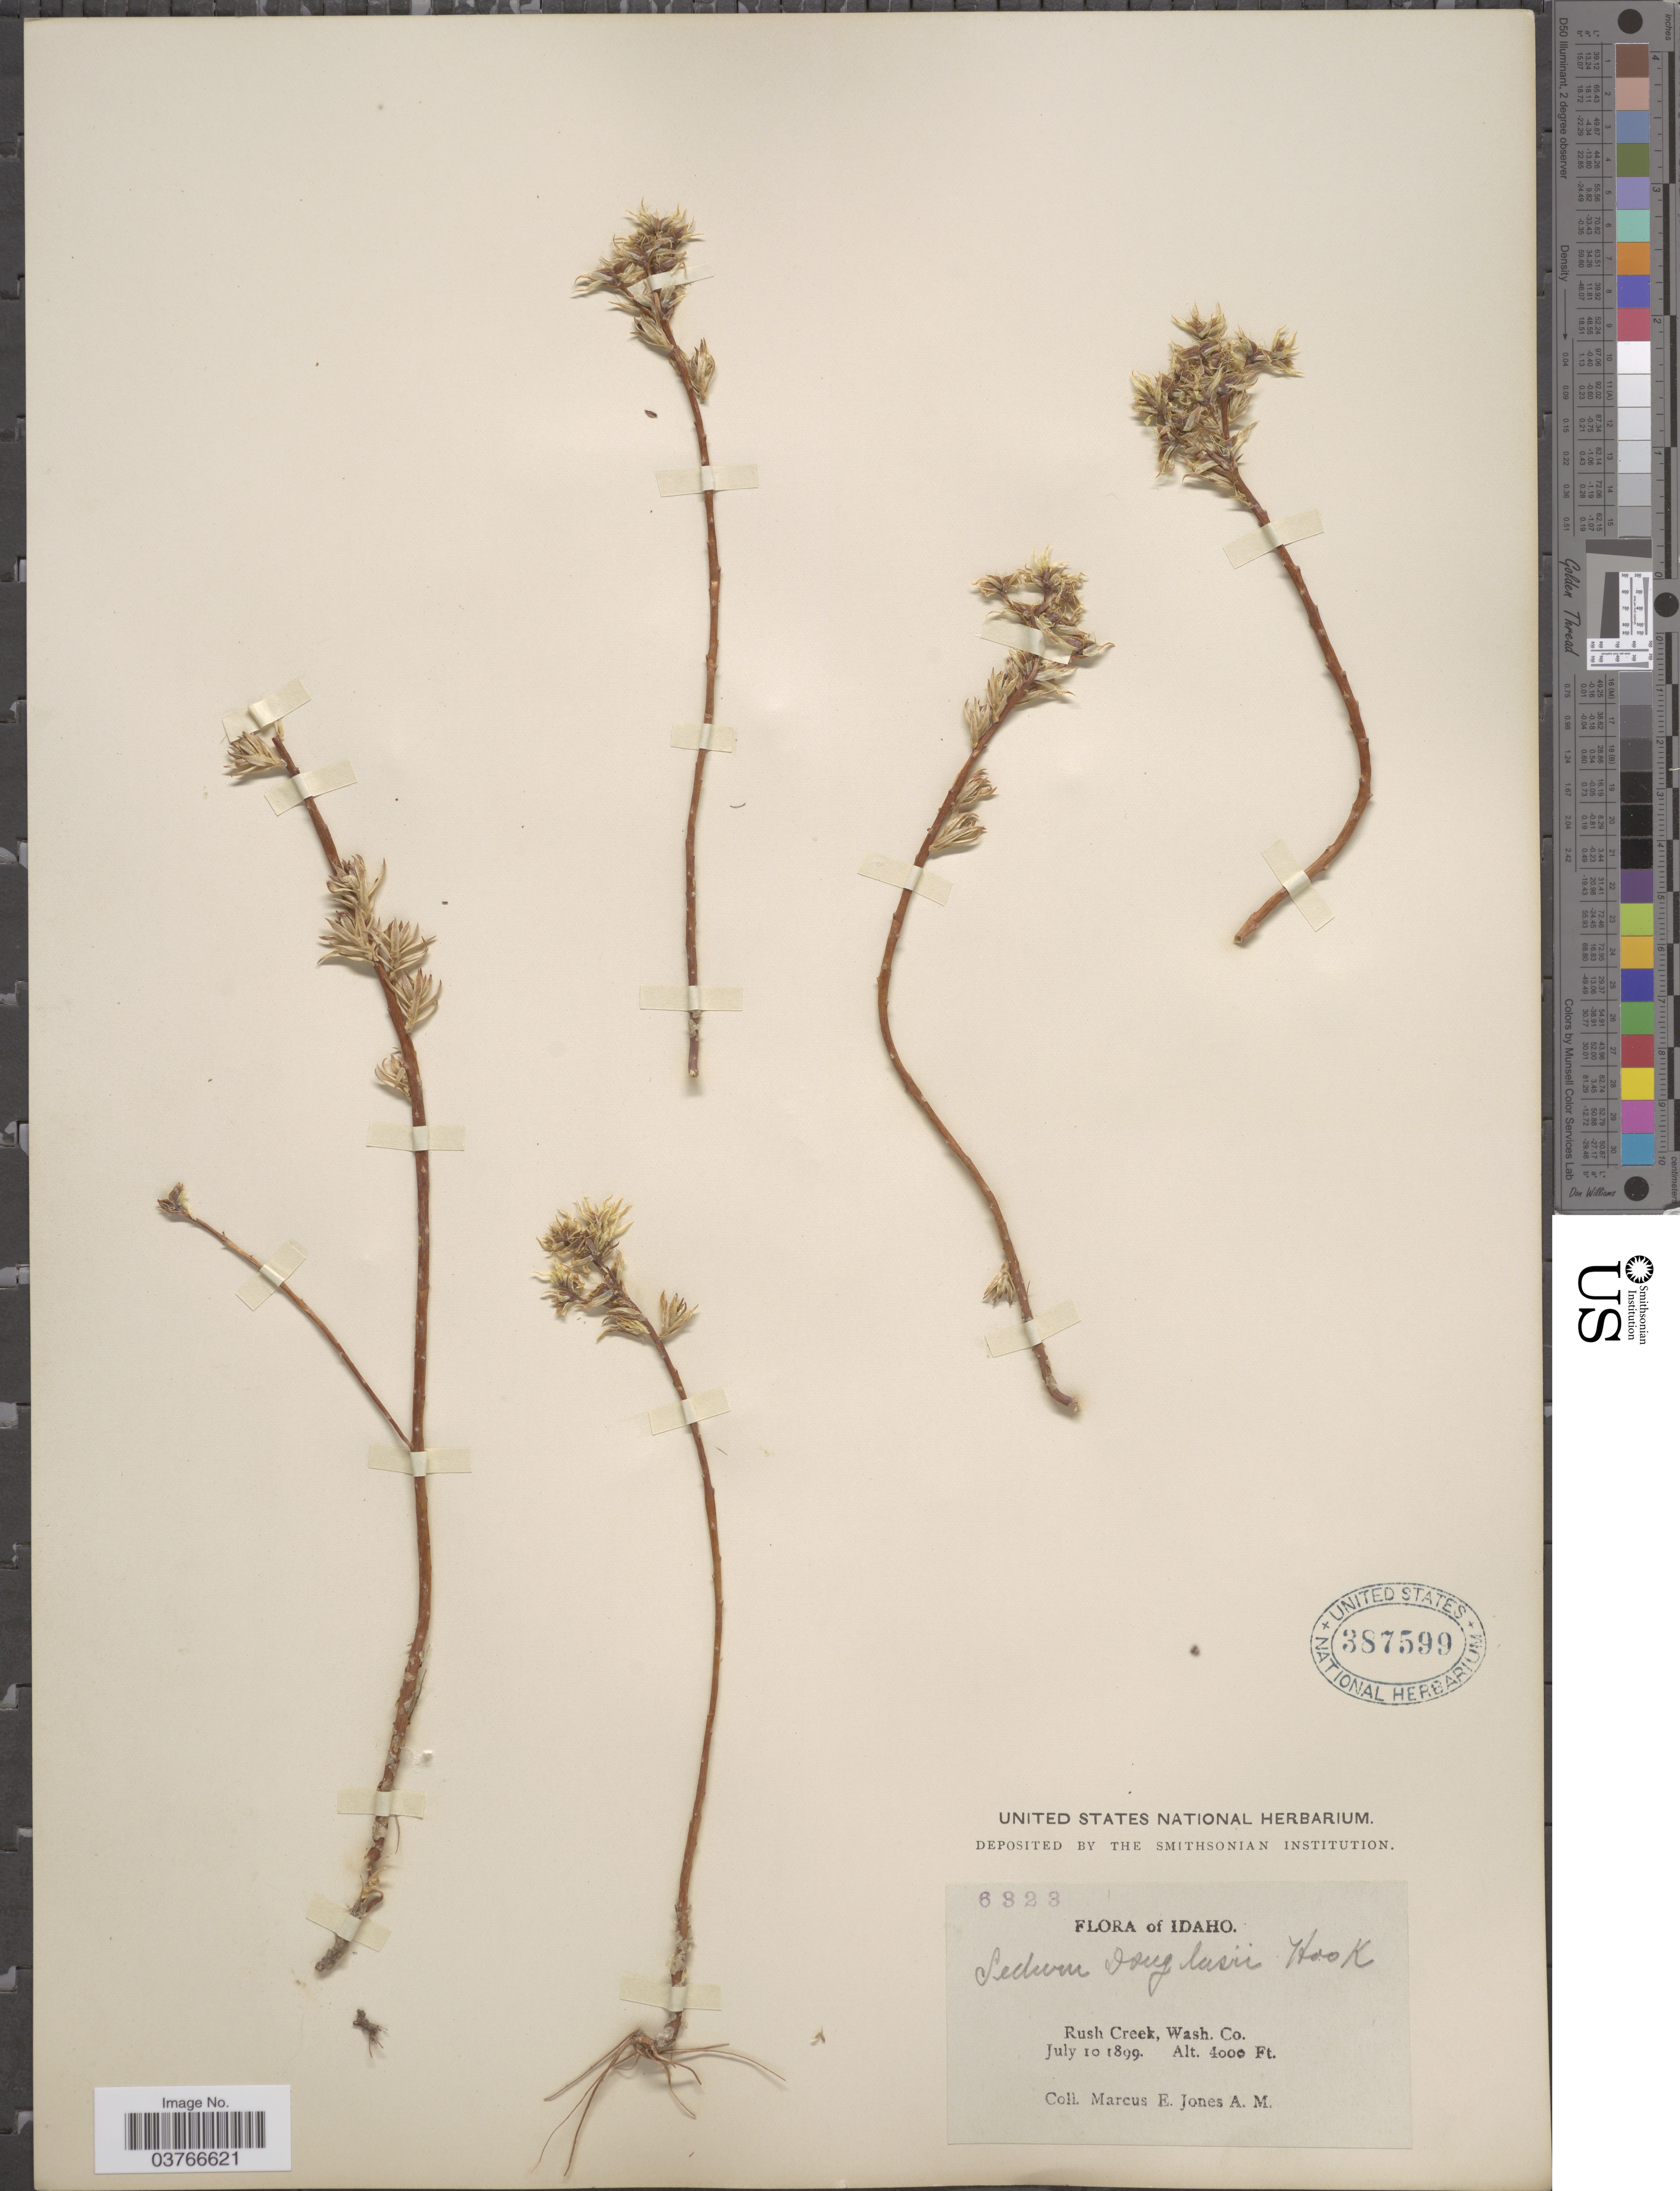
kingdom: Plantae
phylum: Tracheophyta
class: Magnoliopsida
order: Saxifragales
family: Crassulaceae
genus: Sedum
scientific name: Sedum stenopetalum var. stenopetalum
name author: Pursh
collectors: M. E. Jones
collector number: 6323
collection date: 1899-07-10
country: United States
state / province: Idaho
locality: Rush Creek, Wash. Co.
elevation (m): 1219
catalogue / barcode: US 387599